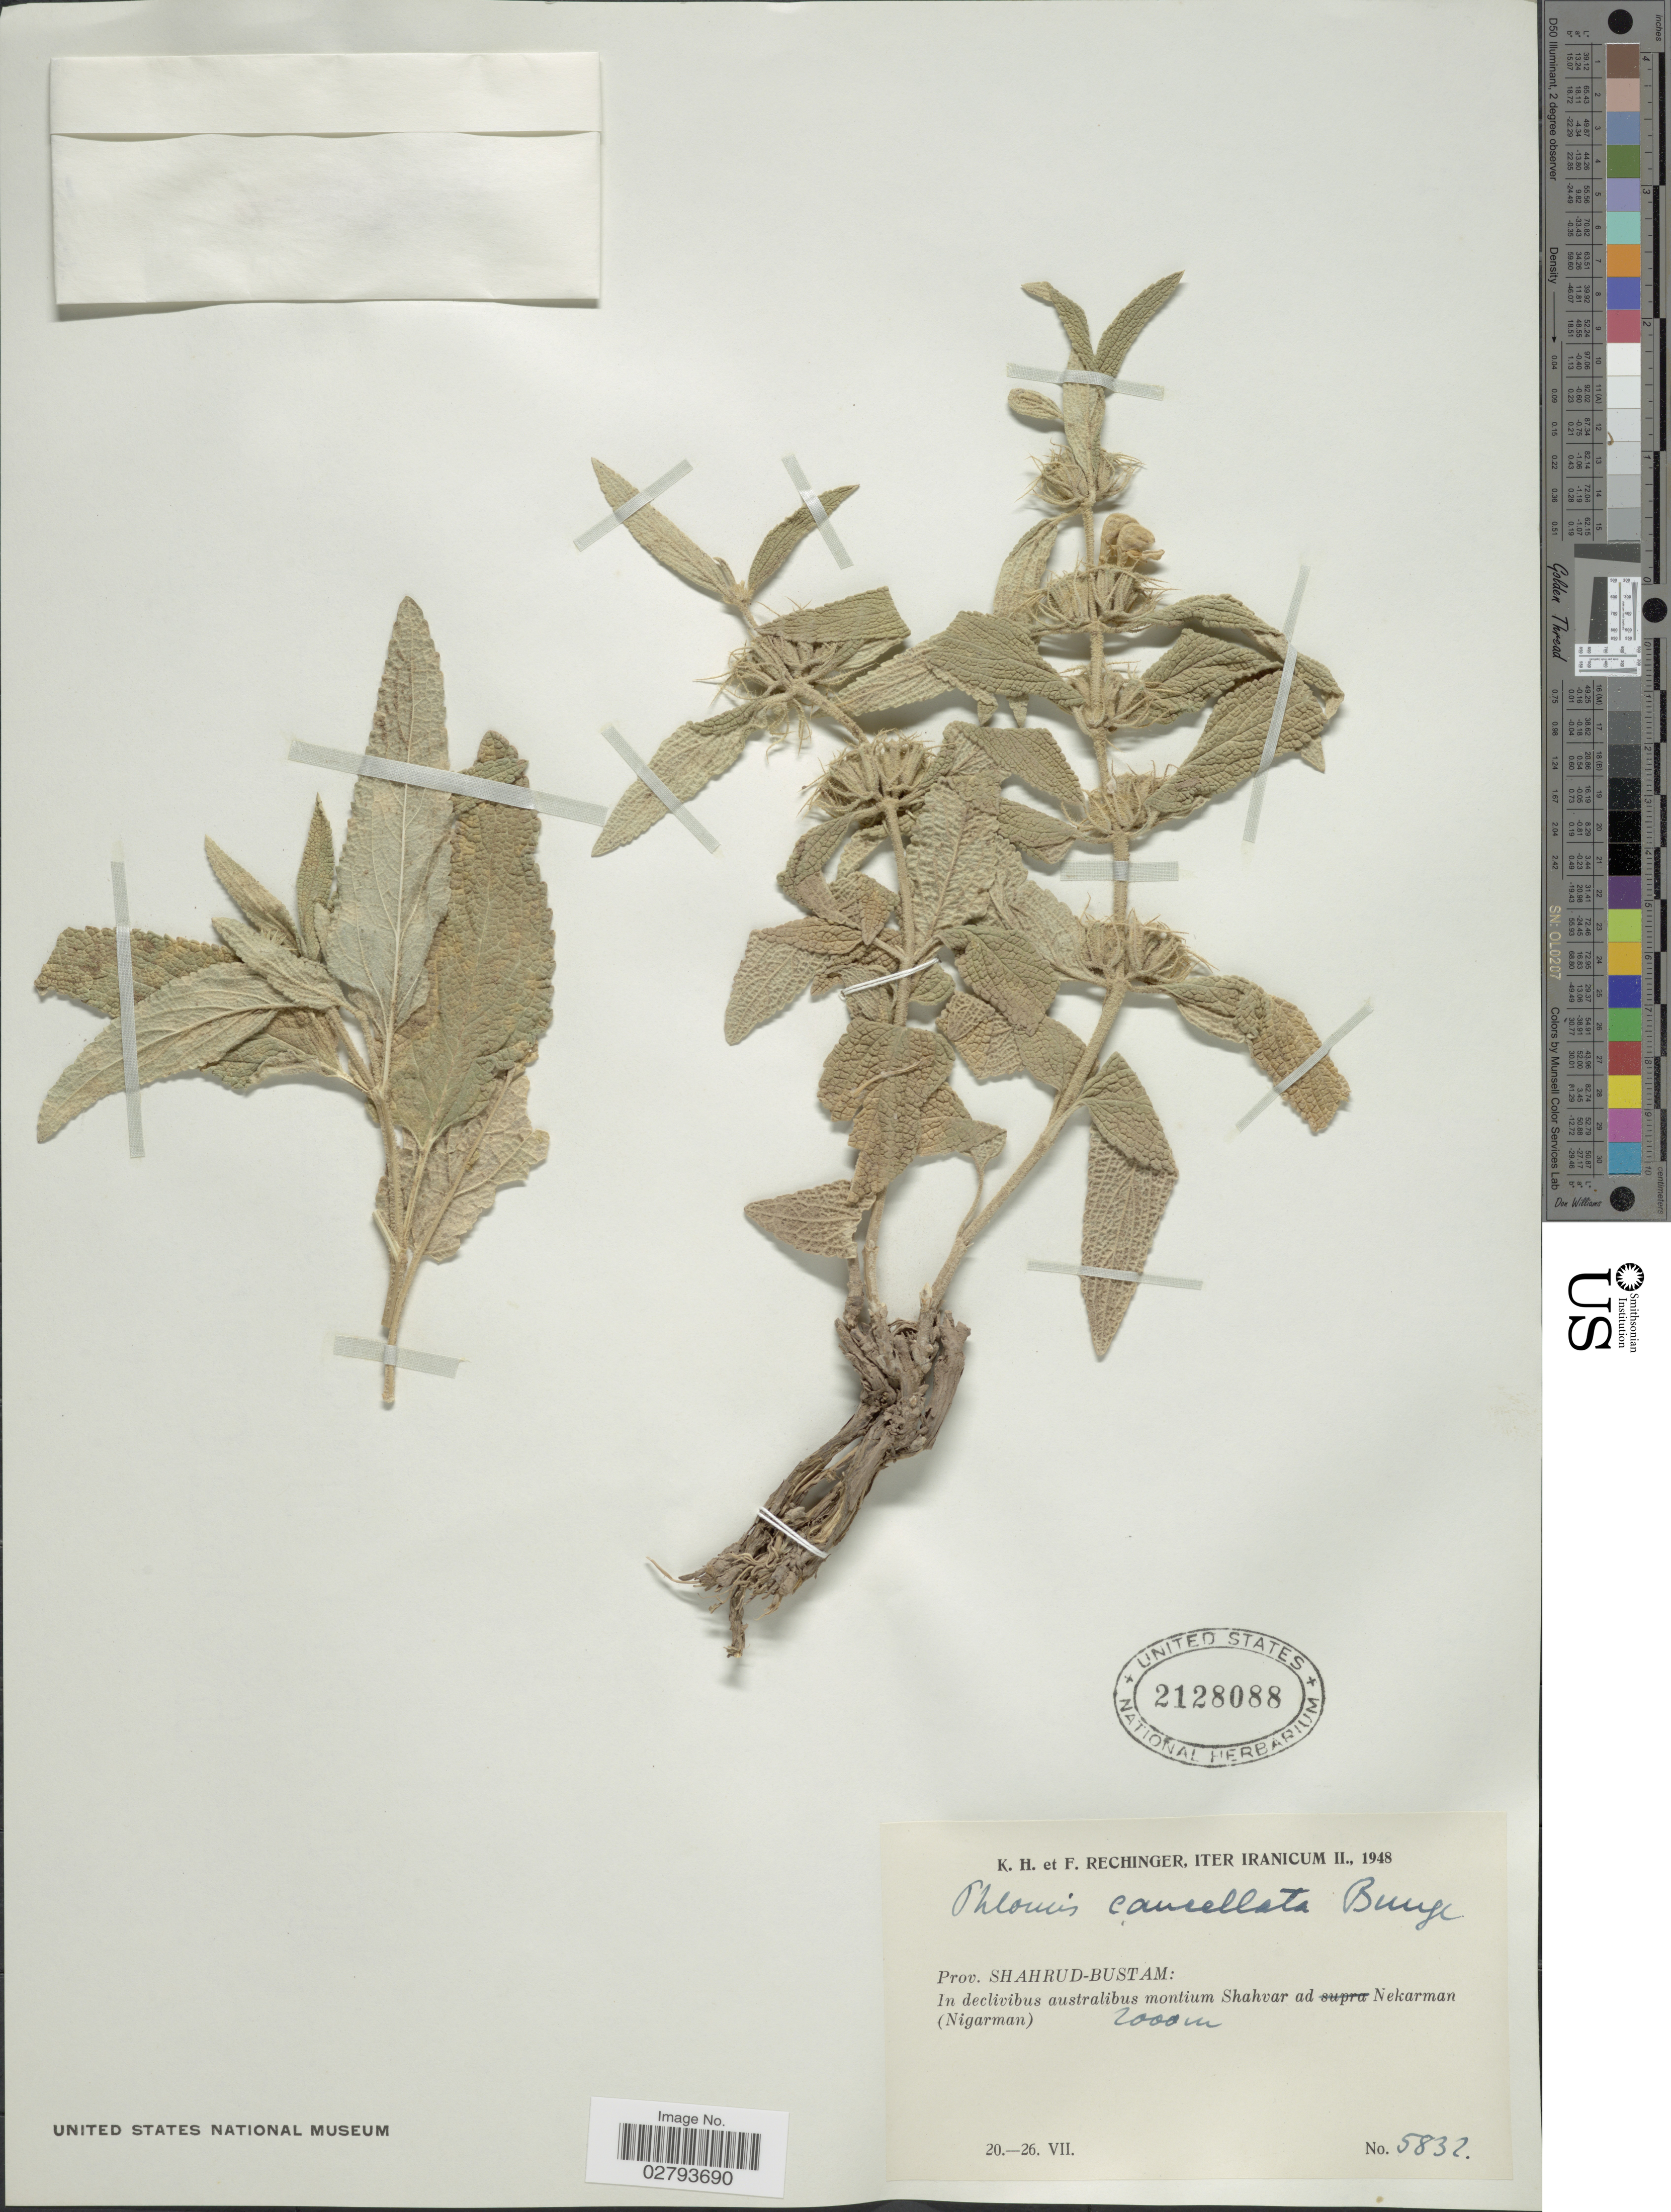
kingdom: Plantae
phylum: Tracheophyta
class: Magnoliopsida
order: Lamiales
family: Lamiaceae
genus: Phlomis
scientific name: Phlomis cancellata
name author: Bunge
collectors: K. H. Rechinger & F. Rechinger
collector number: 5832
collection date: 1948-07-20/1948-07-26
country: Iran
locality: Prov. Shahrud-Bustam: In declivibus australibus montium Shahvar ad Nekarman (Nigarman).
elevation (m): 2000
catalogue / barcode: US 2128088